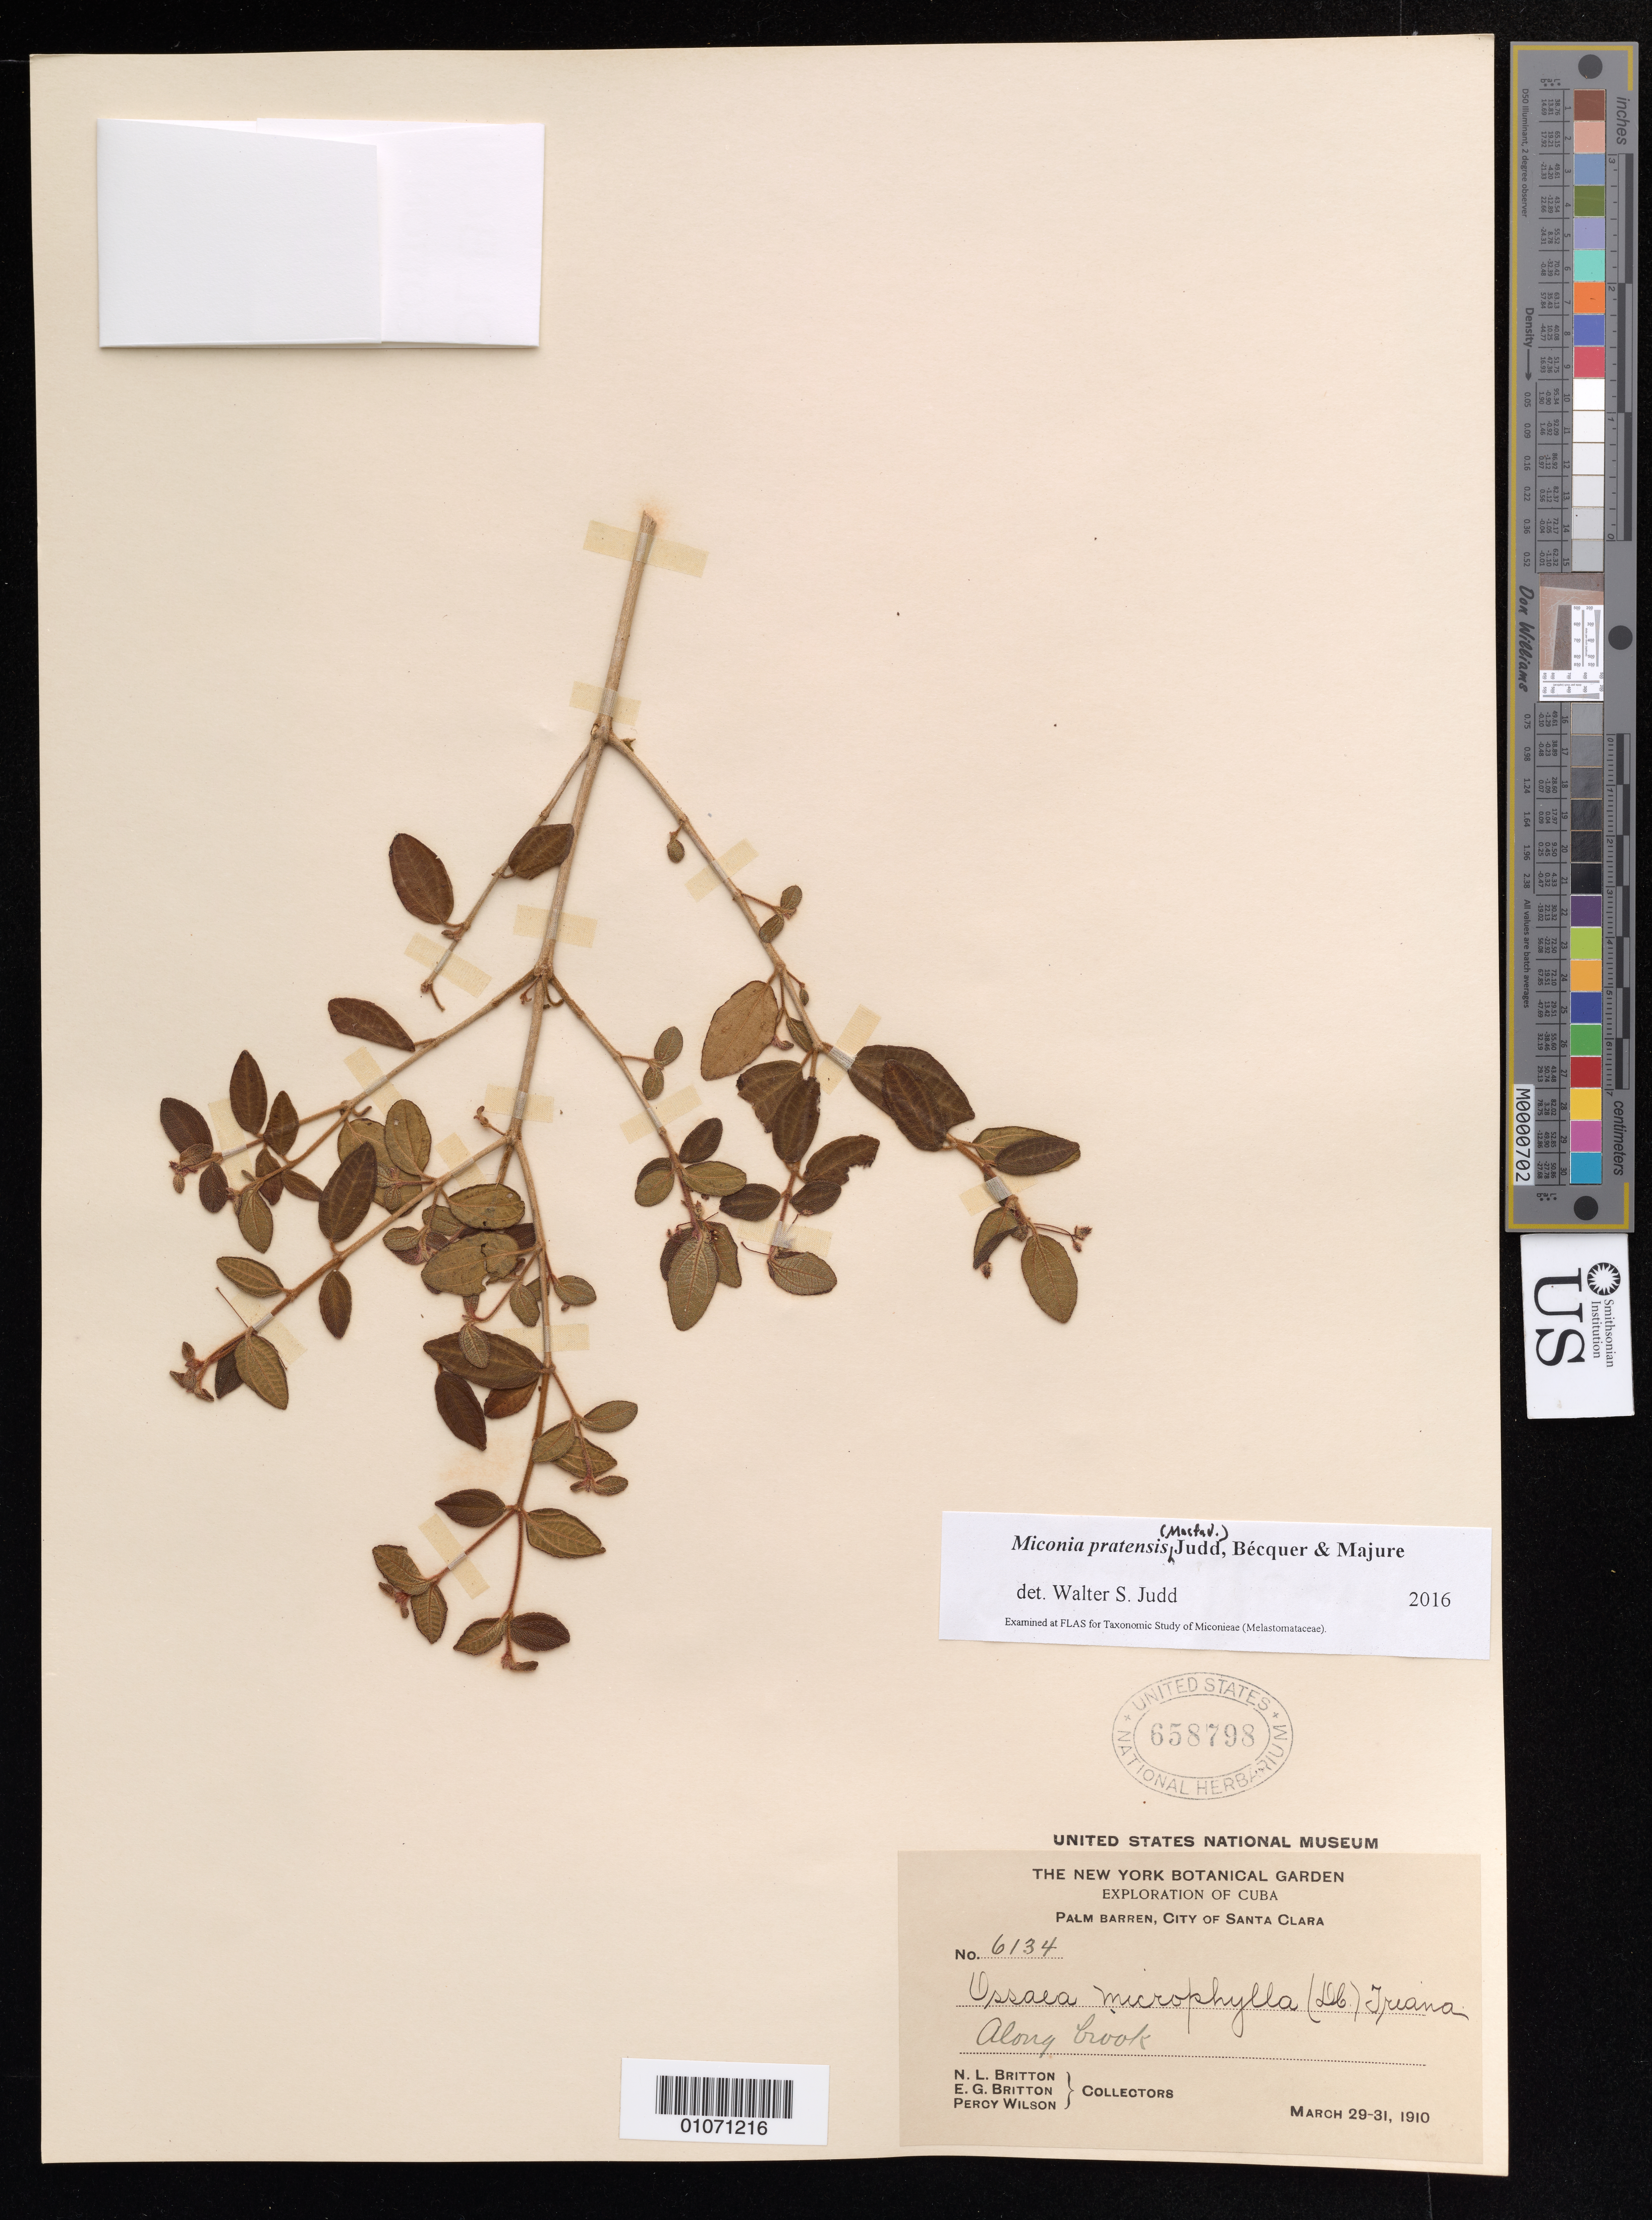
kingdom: Plantae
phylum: Tracheophyta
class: Magnoliopsida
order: Myrtales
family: Melastomataceae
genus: Ossaea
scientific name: Ossaea microphylla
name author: (Sw.) C. Wright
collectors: N. Britton, E. G. Britton & P. Wilson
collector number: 6134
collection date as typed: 29 Mar 1910 to 31 Mar 1910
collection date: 1910-03-29/1910-03-31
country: Cuba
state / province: Santa Clara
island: Cuba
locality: Palm Barren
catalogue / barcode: US 658798